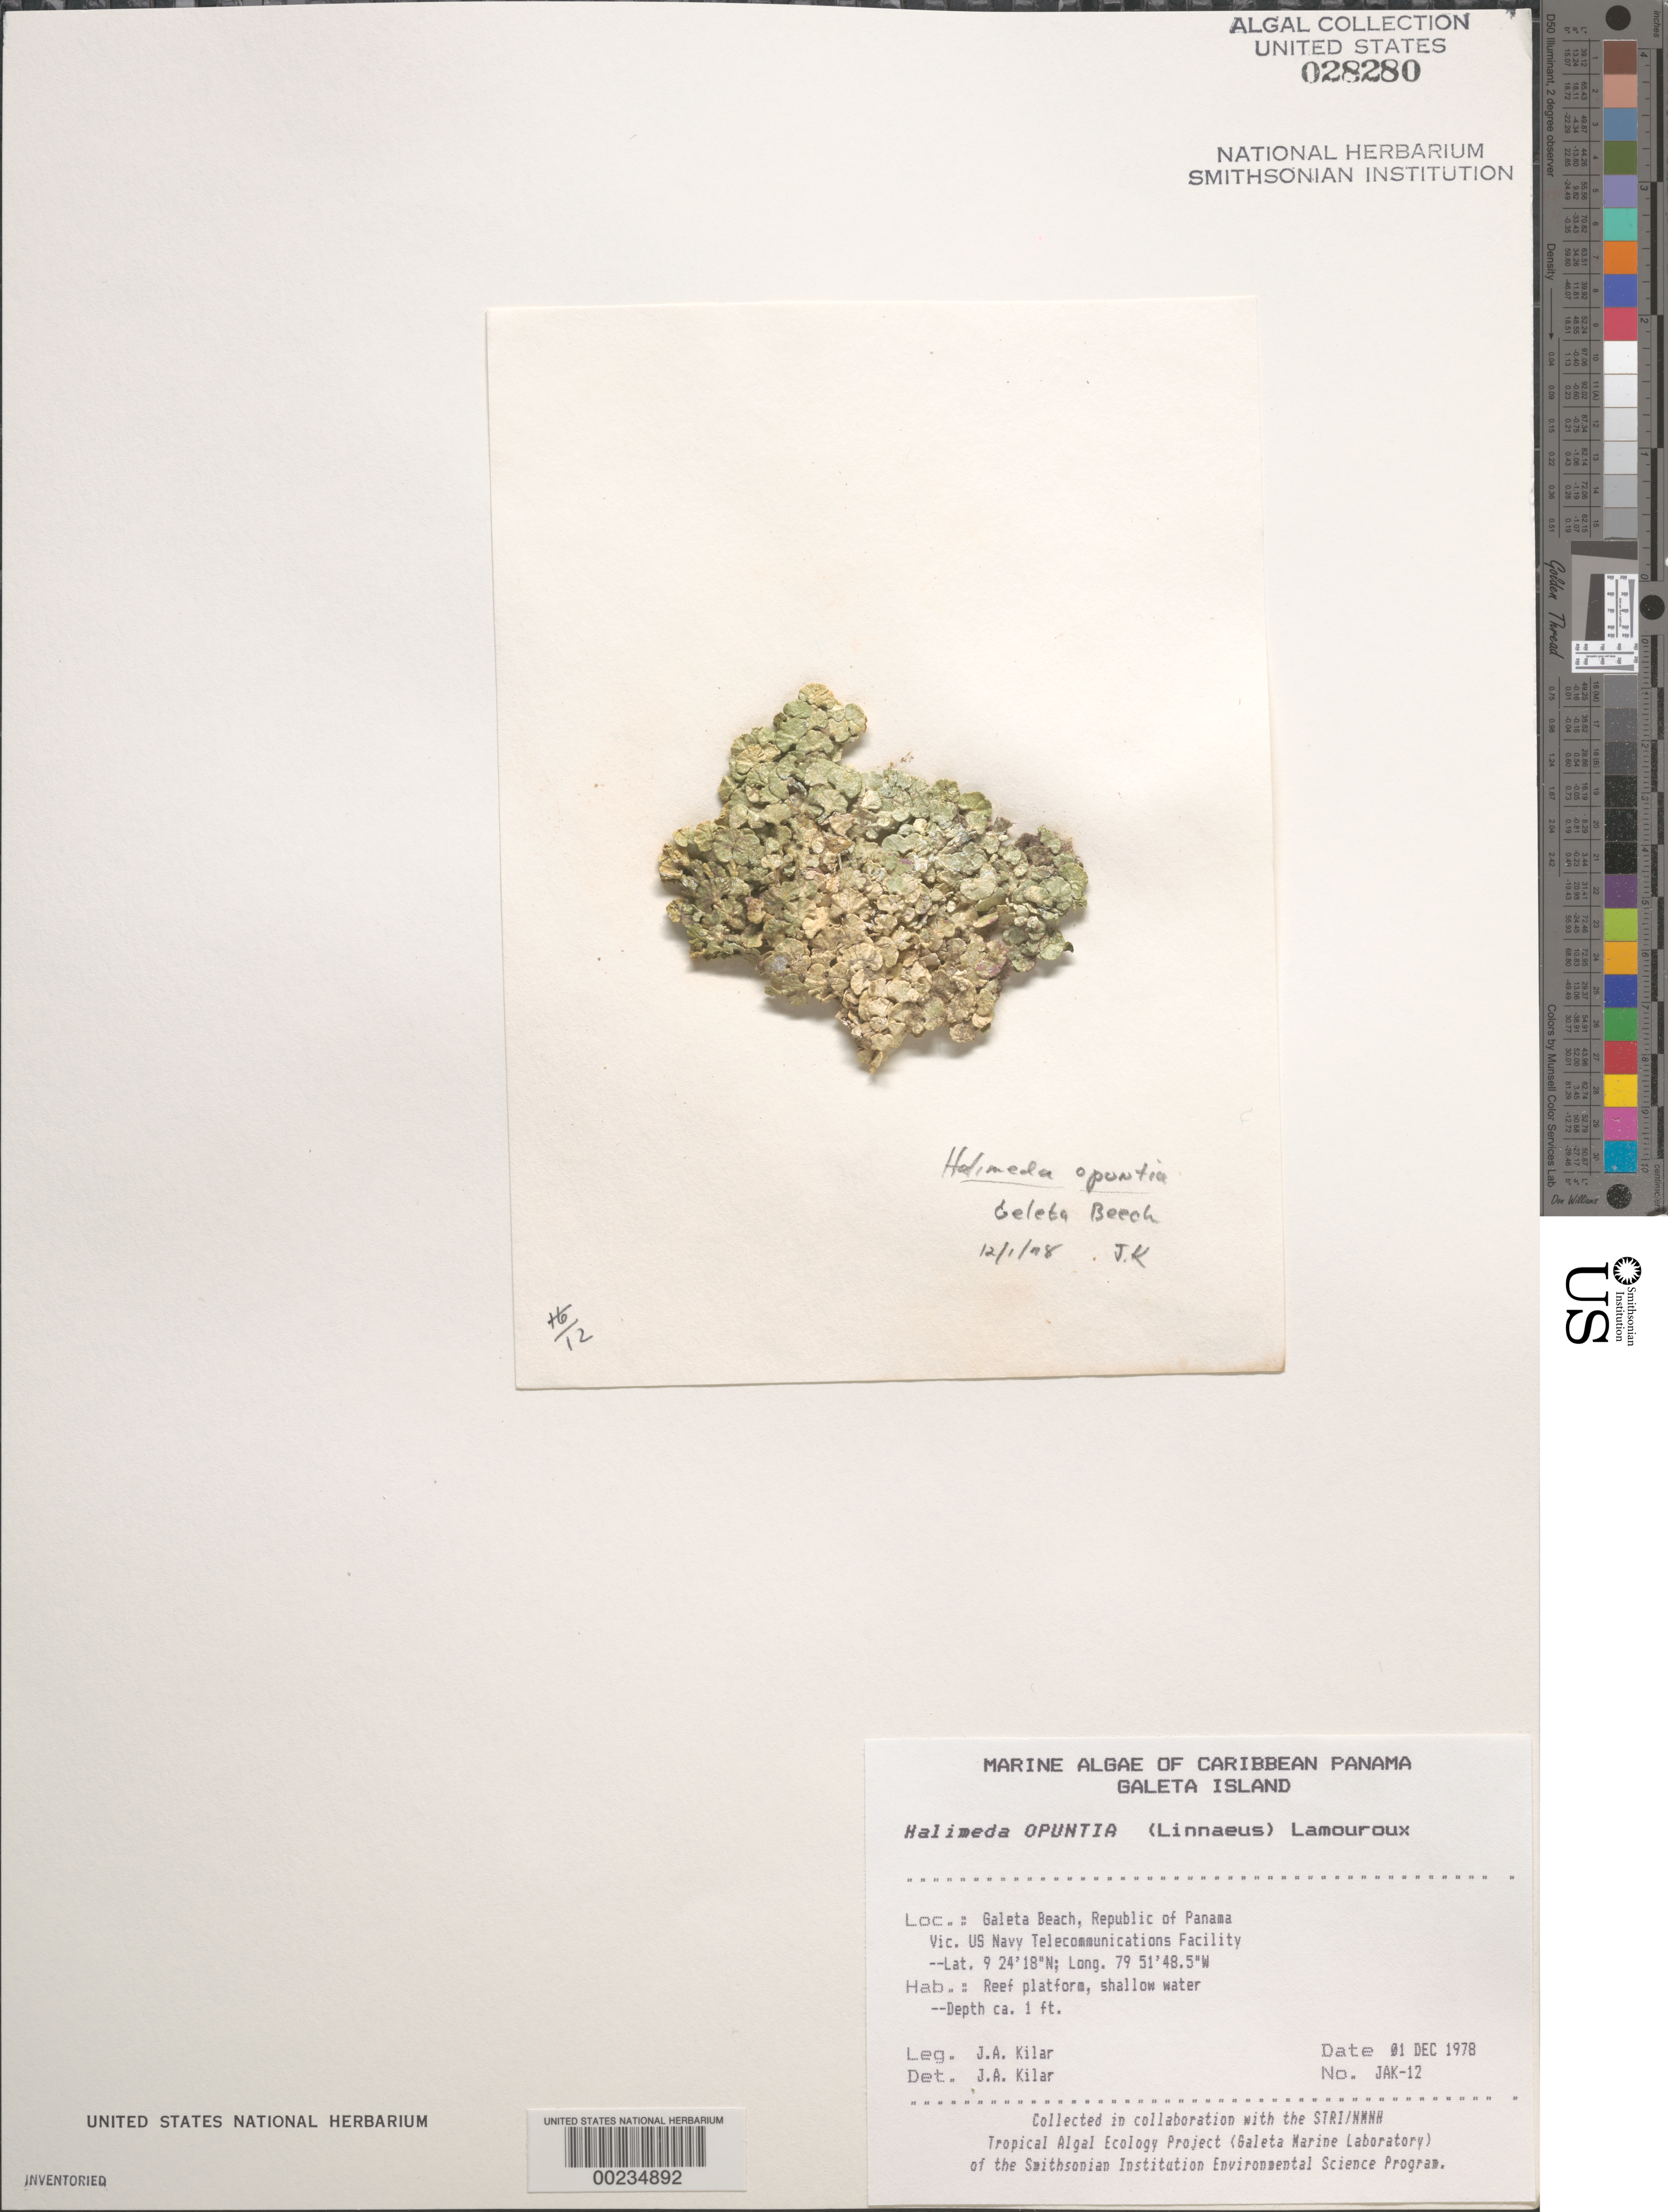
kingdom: Plantae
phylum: Chlorophyta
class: Ulvophyceae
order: Bryopsidales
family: Halimedaceae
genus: Halimeda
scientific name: Halimeda opuntia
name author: (L.) J.V.Lamouroux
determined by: Kilar, J. A.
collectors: J. A. Kilar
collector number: JAK-12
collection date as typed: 01 Dec 1978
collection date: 1978-12-01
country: Panama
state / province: Colón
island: Galeta Island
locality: Galeta Beach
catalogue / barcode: US 28280